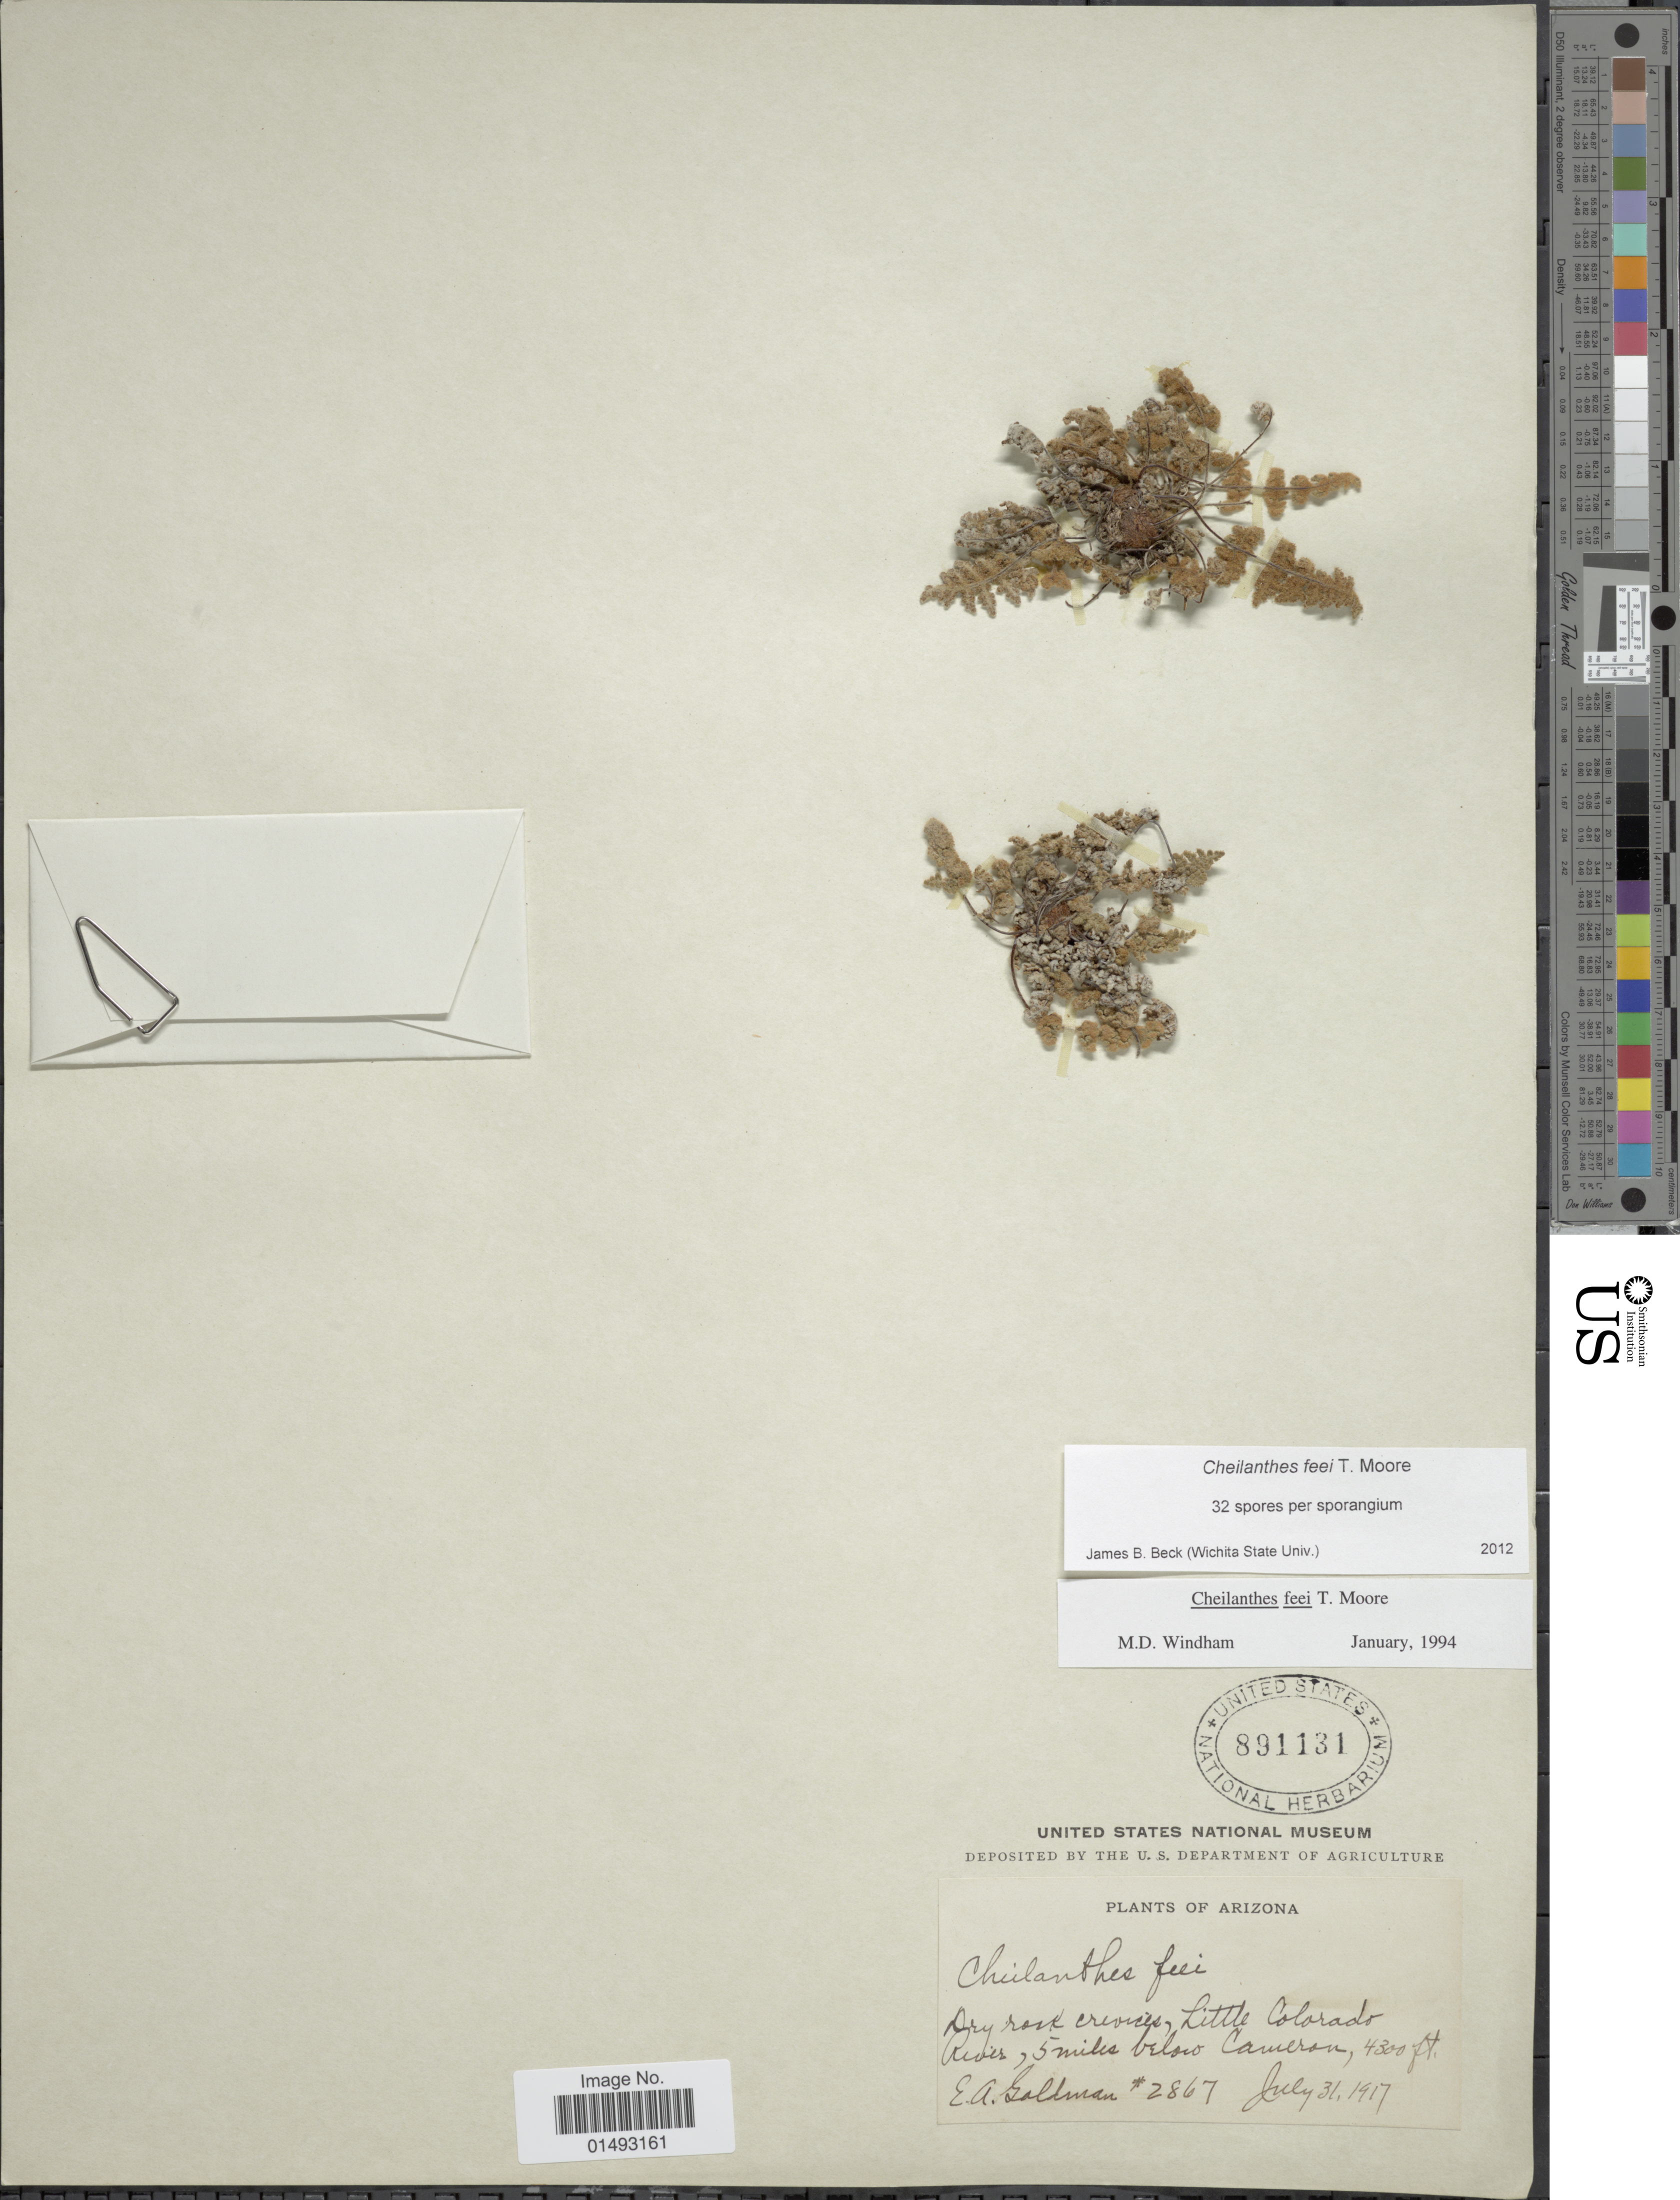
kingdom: Plantae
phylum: Tracheophyta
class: Polypodiopsida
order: Polypodiales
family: Pteridaceae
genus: Myriopteris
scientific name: Myriopteris gracilis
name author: Fée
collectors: E. A. Goldman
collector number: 2867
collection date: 1917-07-31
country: United States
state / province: Arizona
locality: Dry rock crevices, Little Colorado River, 5 miles below Cameron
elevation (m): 1311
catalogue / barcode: US 891131